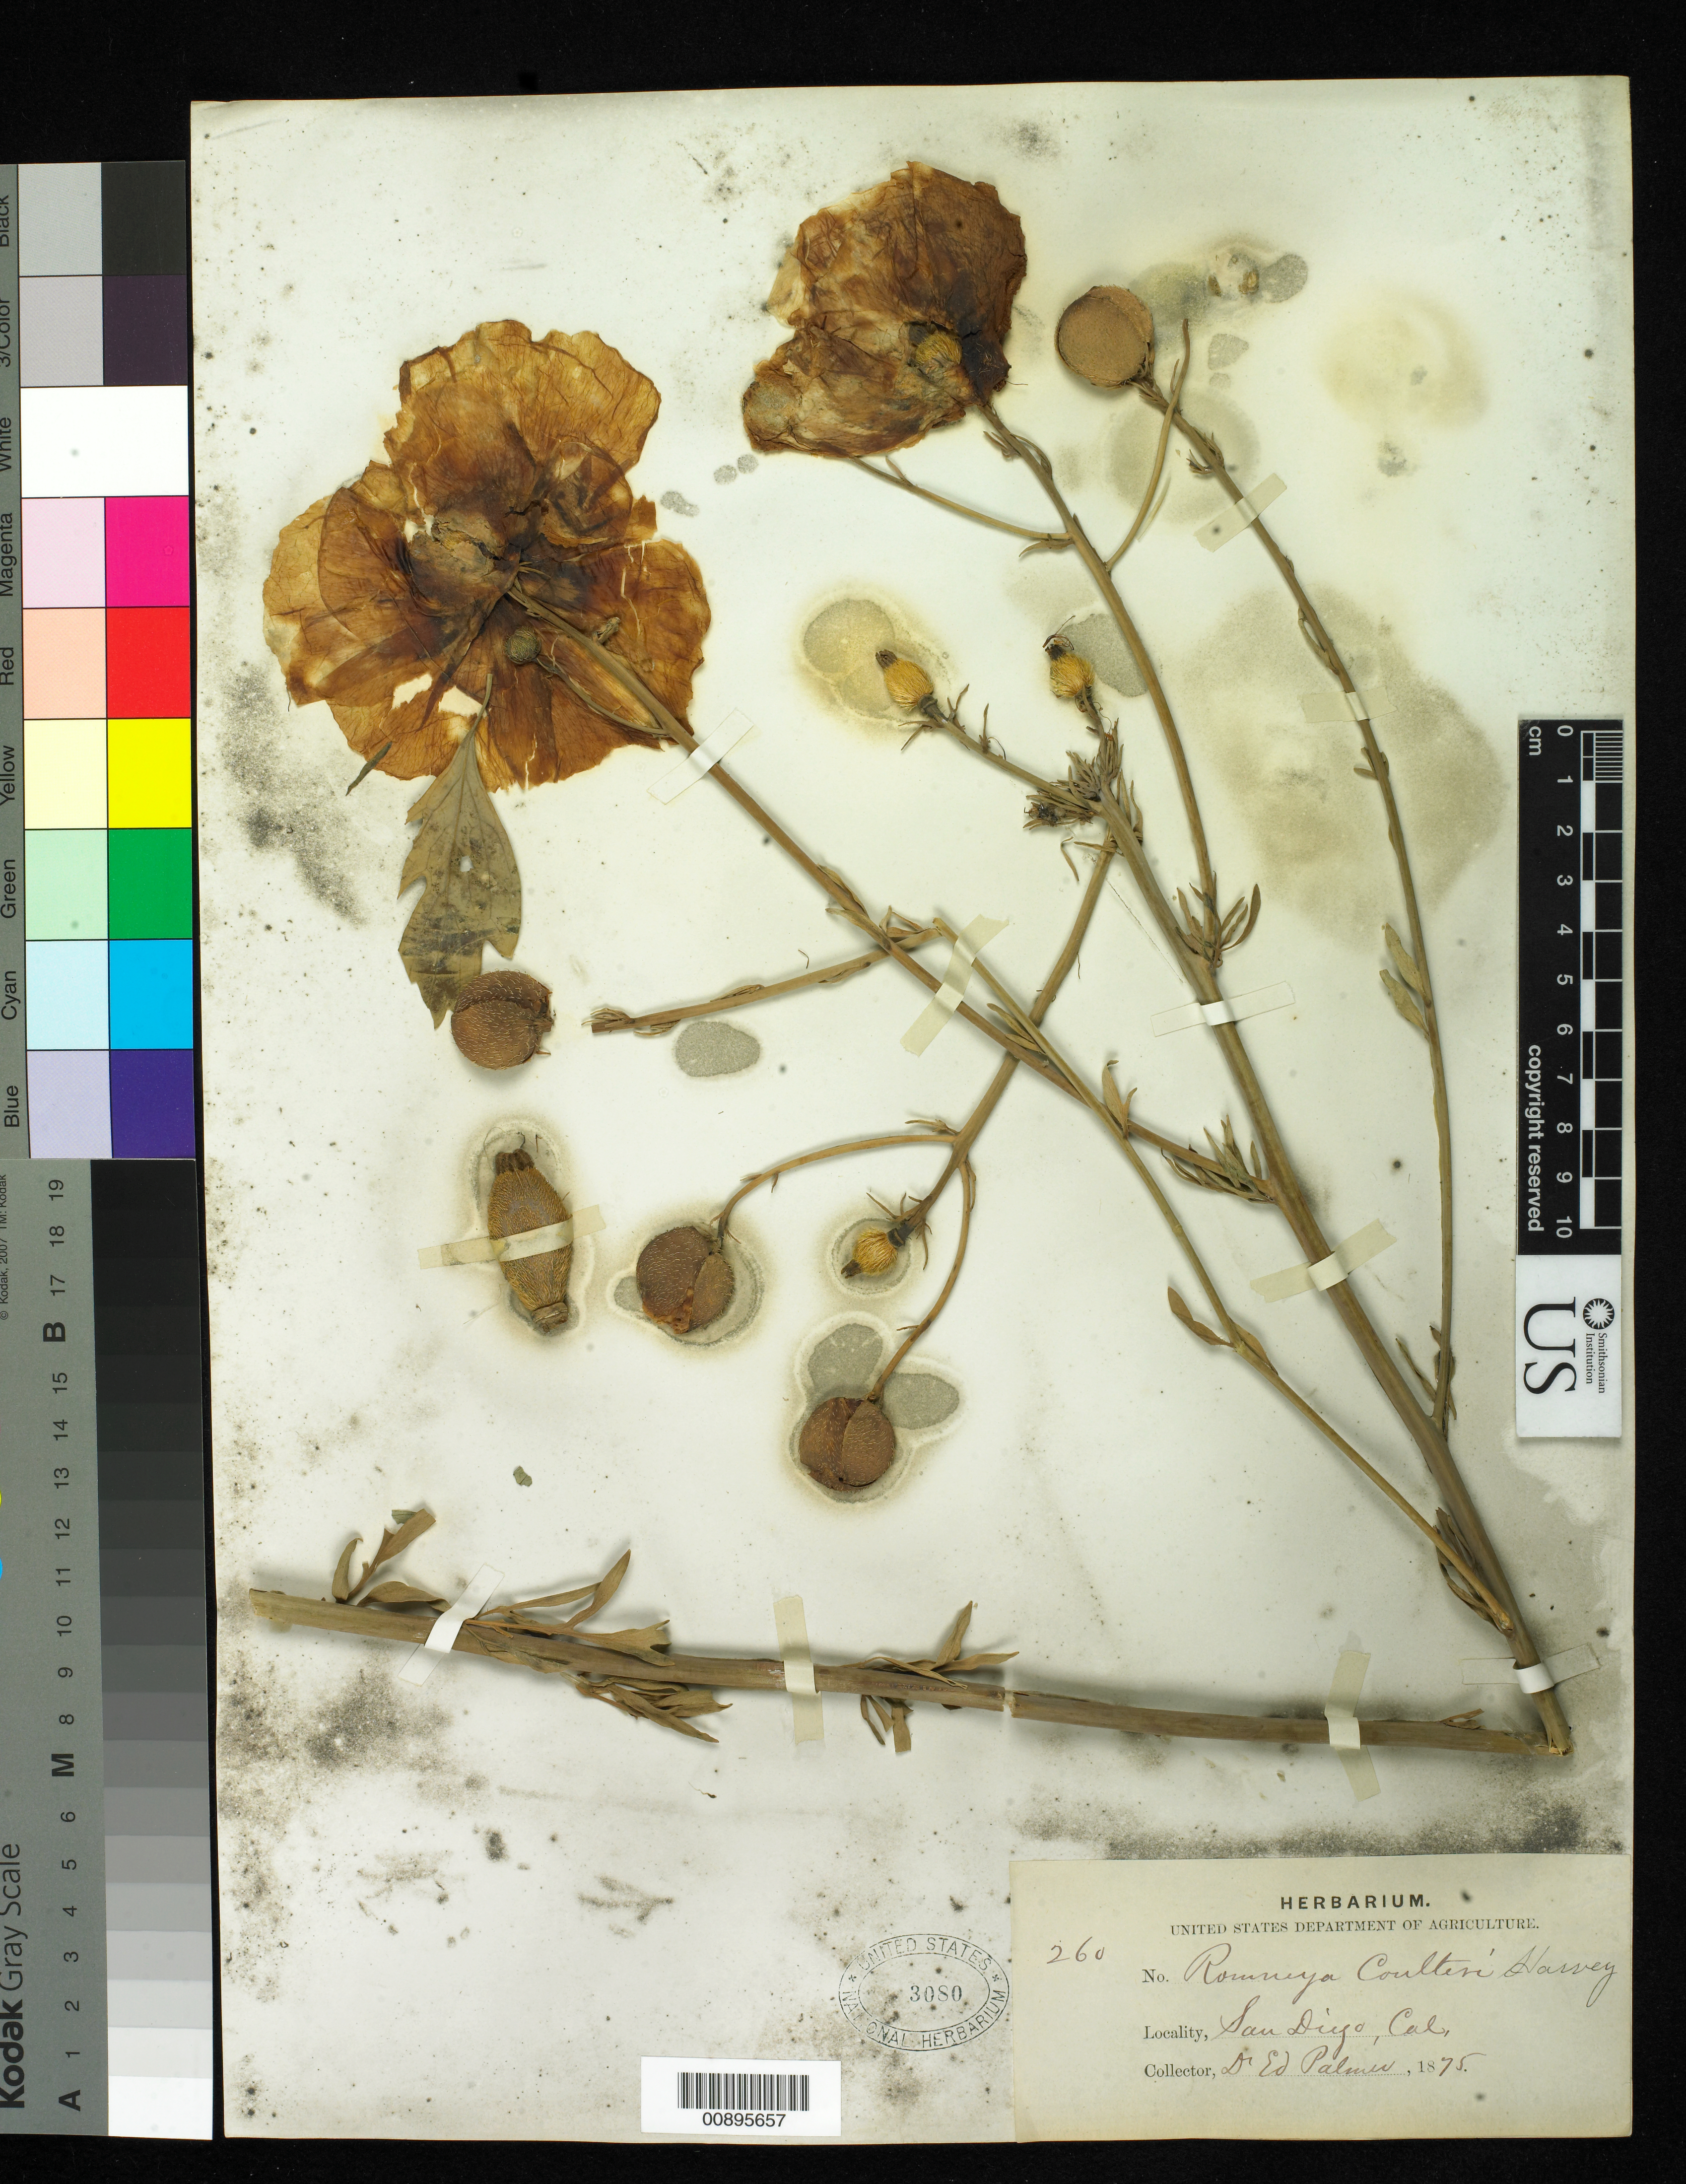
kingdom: Plantae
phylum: Tracheophyta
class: Magnoliopsida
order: Ranunculales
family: Papaveraceae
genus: Romneya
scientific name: Romneya coulteri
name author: Harv.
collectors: E. Palmer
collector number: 260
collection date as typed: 1875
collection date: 1875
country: United States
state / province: California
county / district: San Diego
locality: San Diego, California.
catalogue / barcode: US 3080